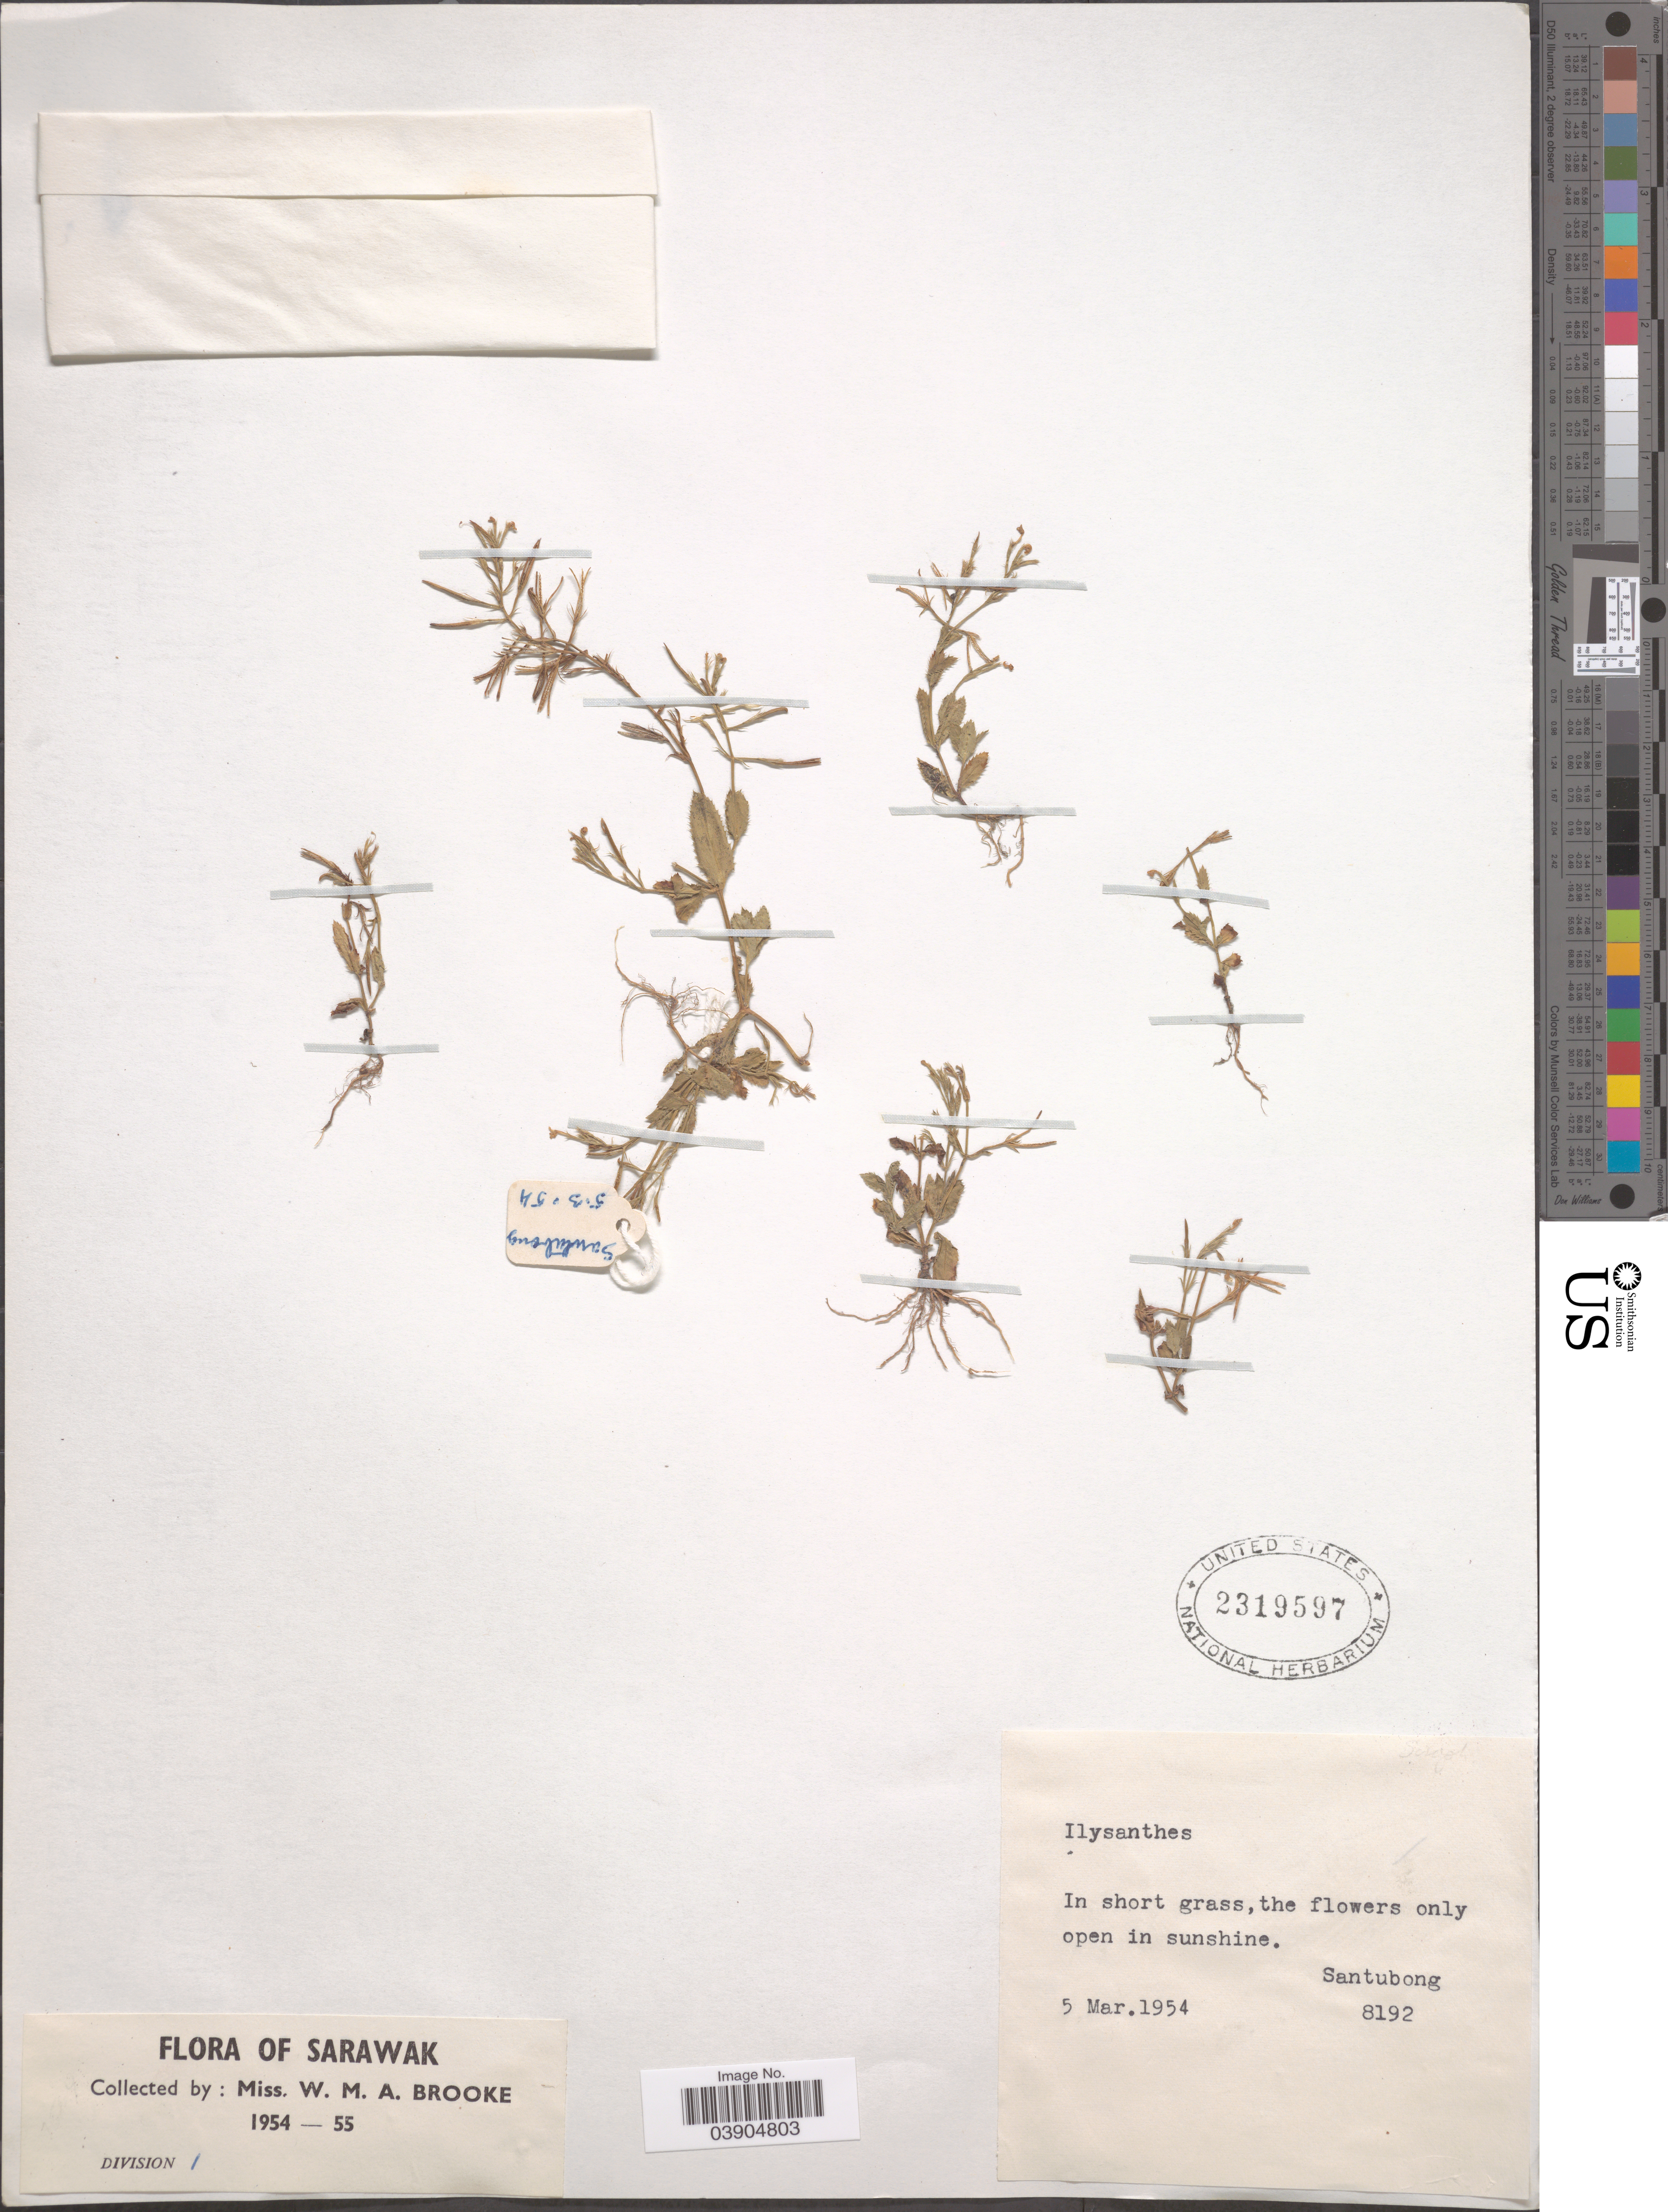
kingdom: Plantae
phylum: Tracheophyta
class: Magnoliopsida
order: Lamiales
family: Linderniaceae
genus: Lindernia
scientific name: Lindernia sp.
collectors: W. Brooke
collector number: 8192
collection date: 1954-03-05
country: Malaysia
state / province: Sarawak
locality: Divison 1. Santubong.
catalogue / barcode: US 2319597